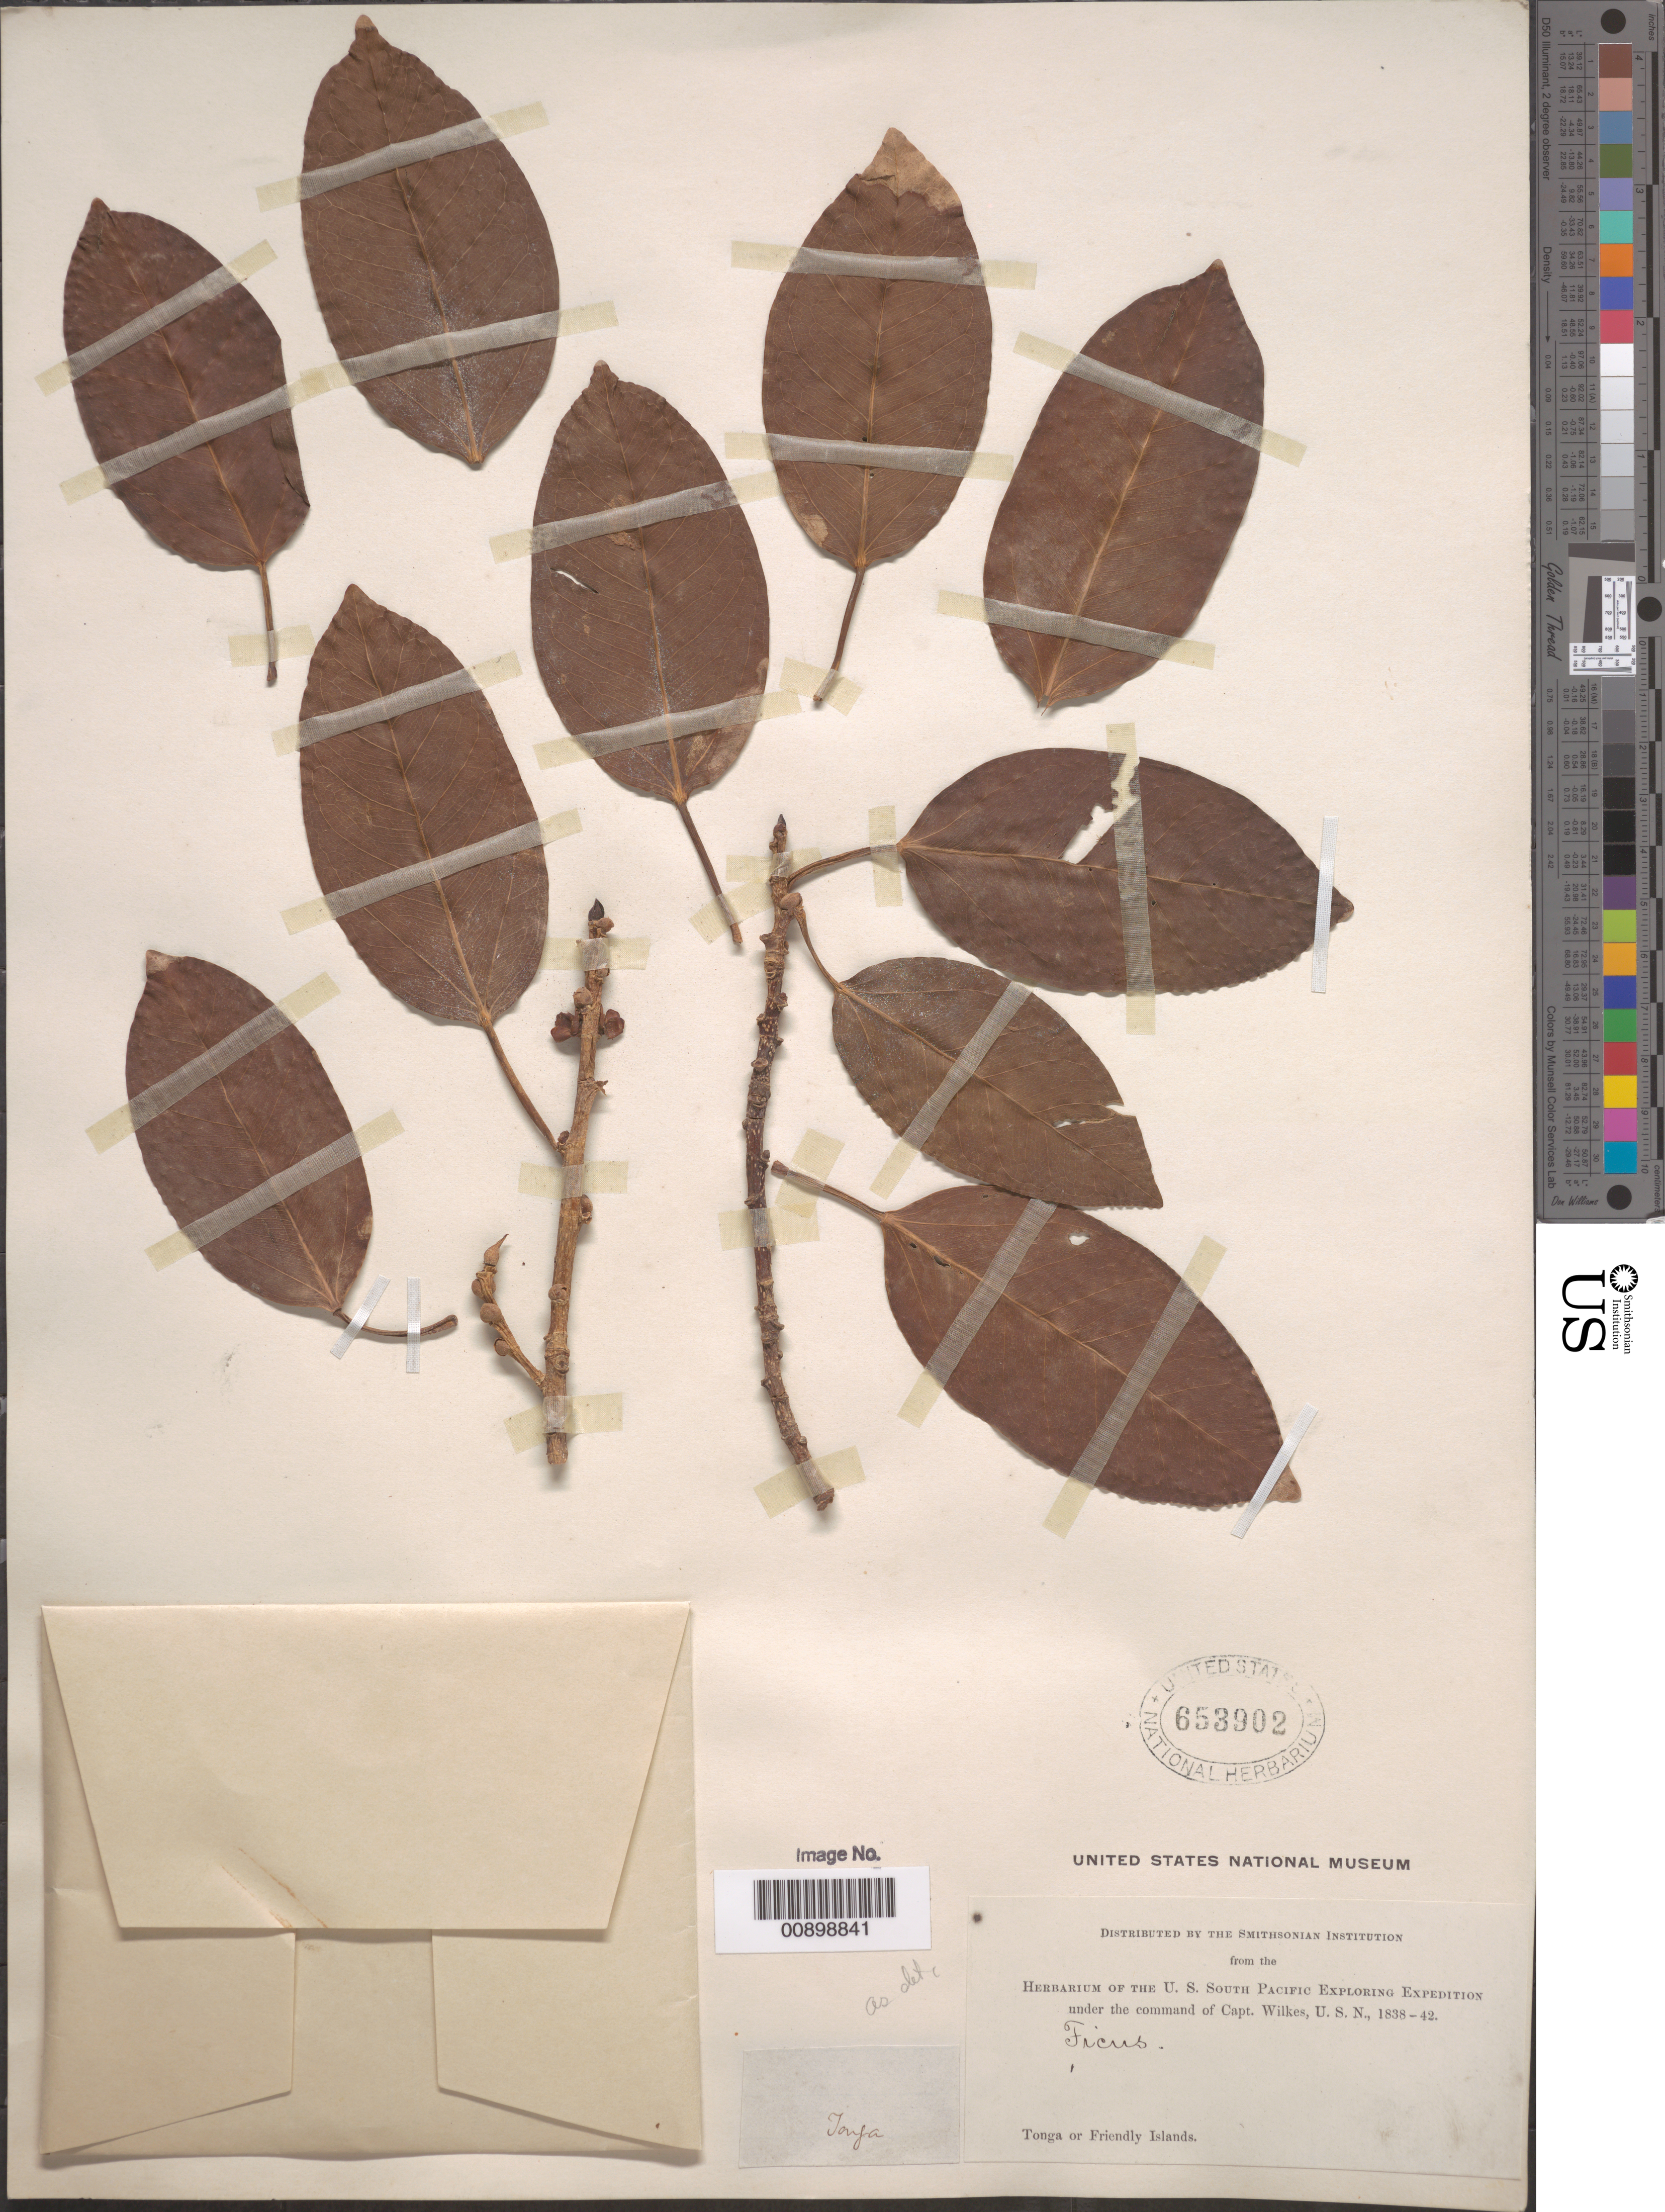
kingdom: Plantae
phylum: Tracheophyta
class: Magnoliopsida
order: Rosales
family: Moraceae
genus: Ficus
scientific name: Ficus prolixa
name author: G. Forst.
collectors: Wilkes Explor. Exped.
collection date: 1838/1842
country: Tonga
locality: Tonga or Friendly Islands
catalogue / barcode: US 653902